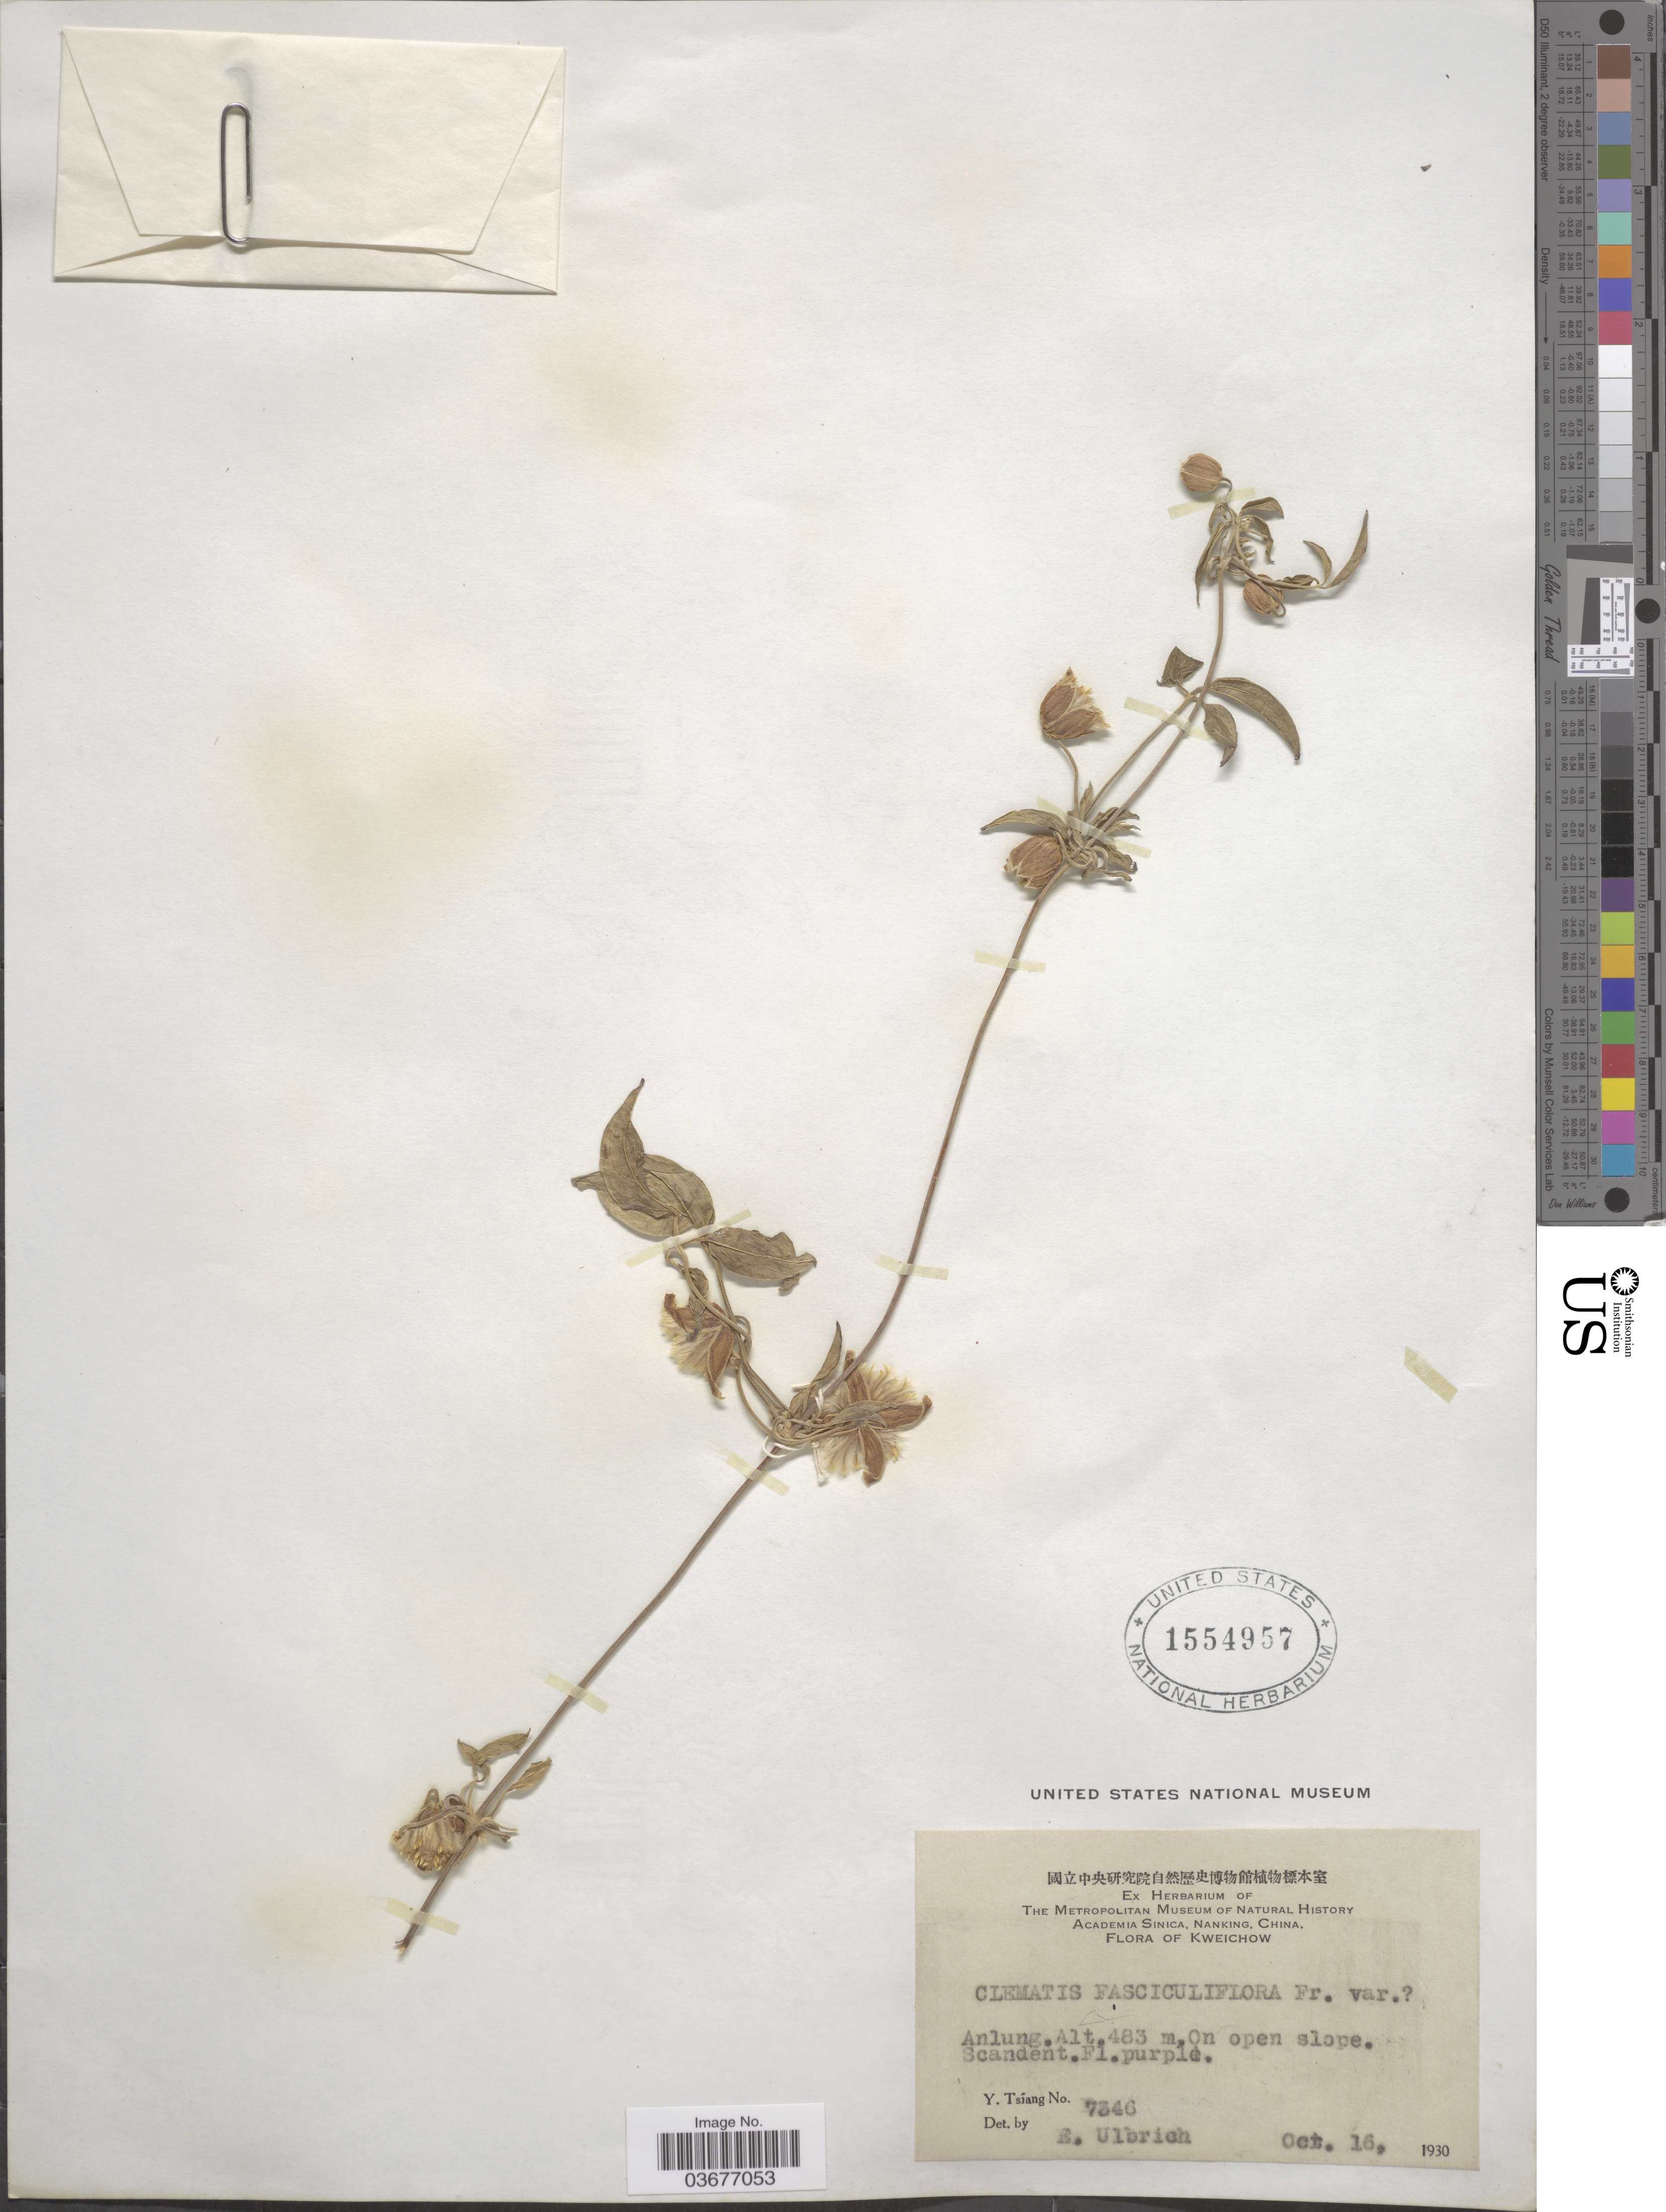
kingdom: Plantae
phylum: Tracheophyta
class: Magnoliopsida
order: Ranunculales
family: Ranunculaceae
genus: Clematis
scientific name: Clematis fasciculiflora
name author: Franch.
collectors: Y. Tsiang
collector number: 7346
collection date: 1930-10-16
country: China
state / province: Guizhou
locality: Kweichow. Anlung.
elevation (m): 483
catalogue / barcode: US 1554957